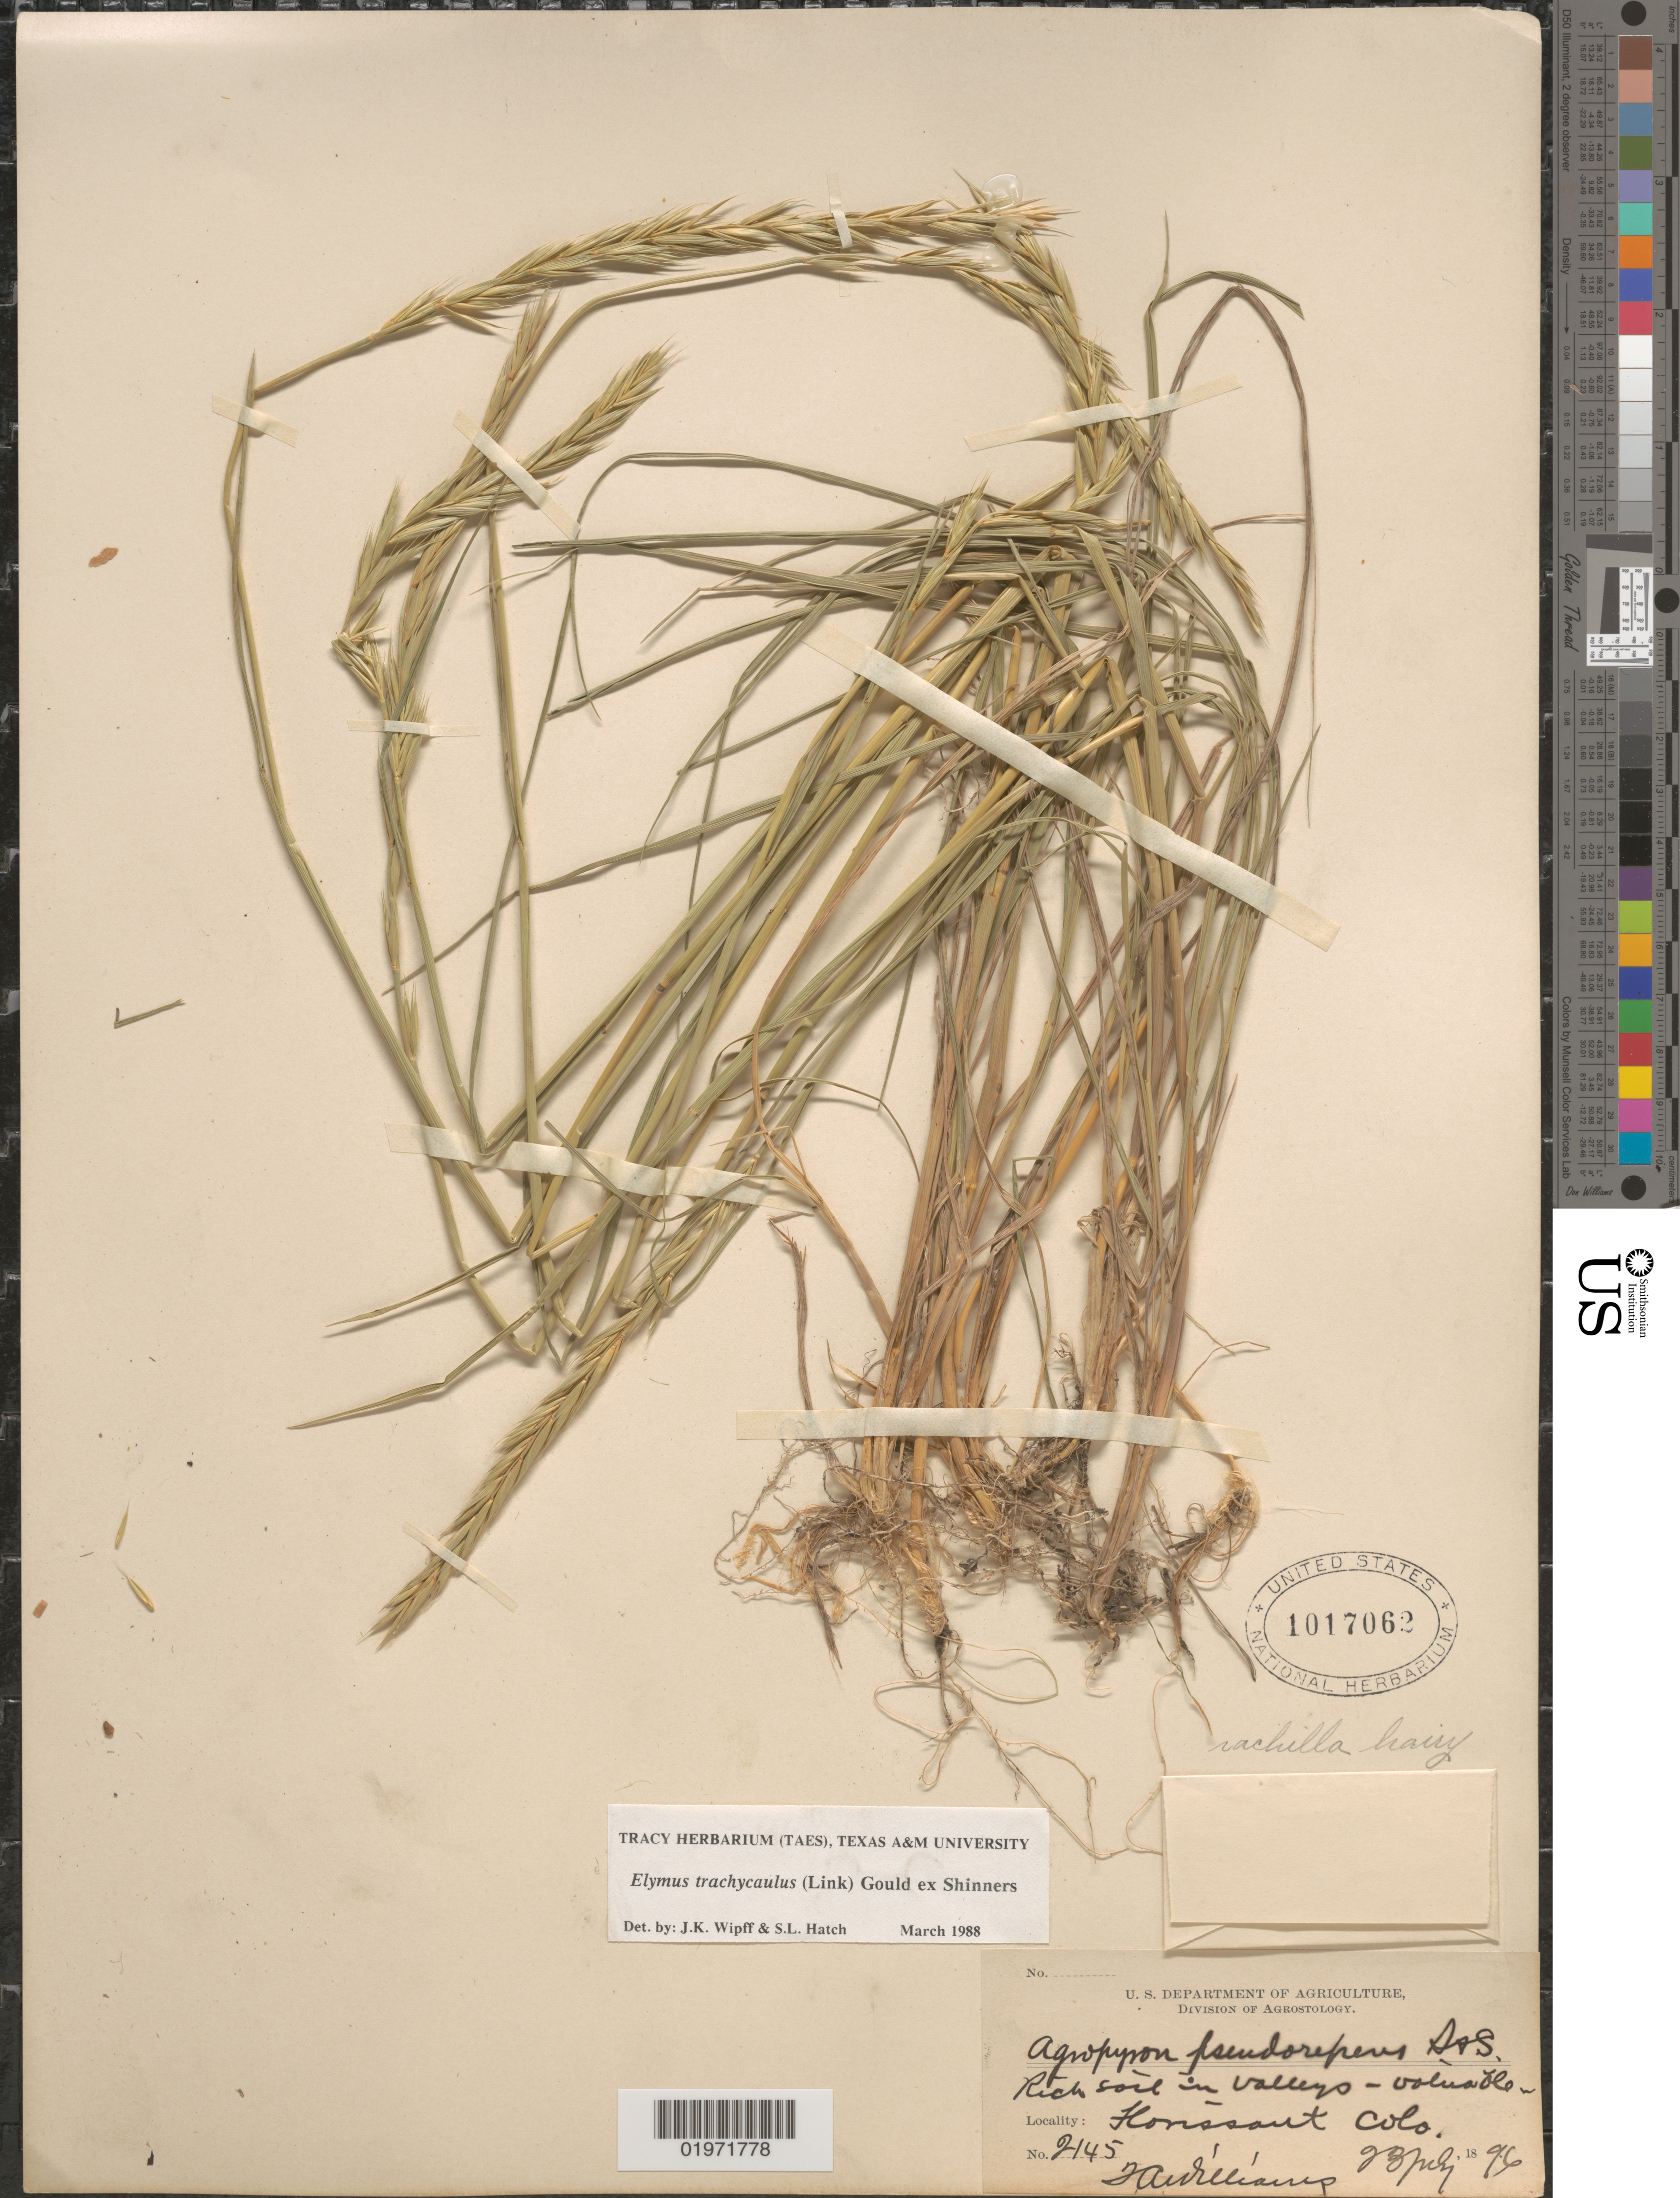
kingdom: Plantae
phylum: Tracheophyta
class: Liliopsida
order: Poales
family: Poaceae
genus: Elymus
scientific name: Elymus trachycaulus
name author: (Link) Gould ex Shinners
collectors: T. Williams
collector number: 2145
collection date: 1896-07-28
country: United States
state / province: Colorado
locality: Florissant.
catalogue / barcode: US 1017062